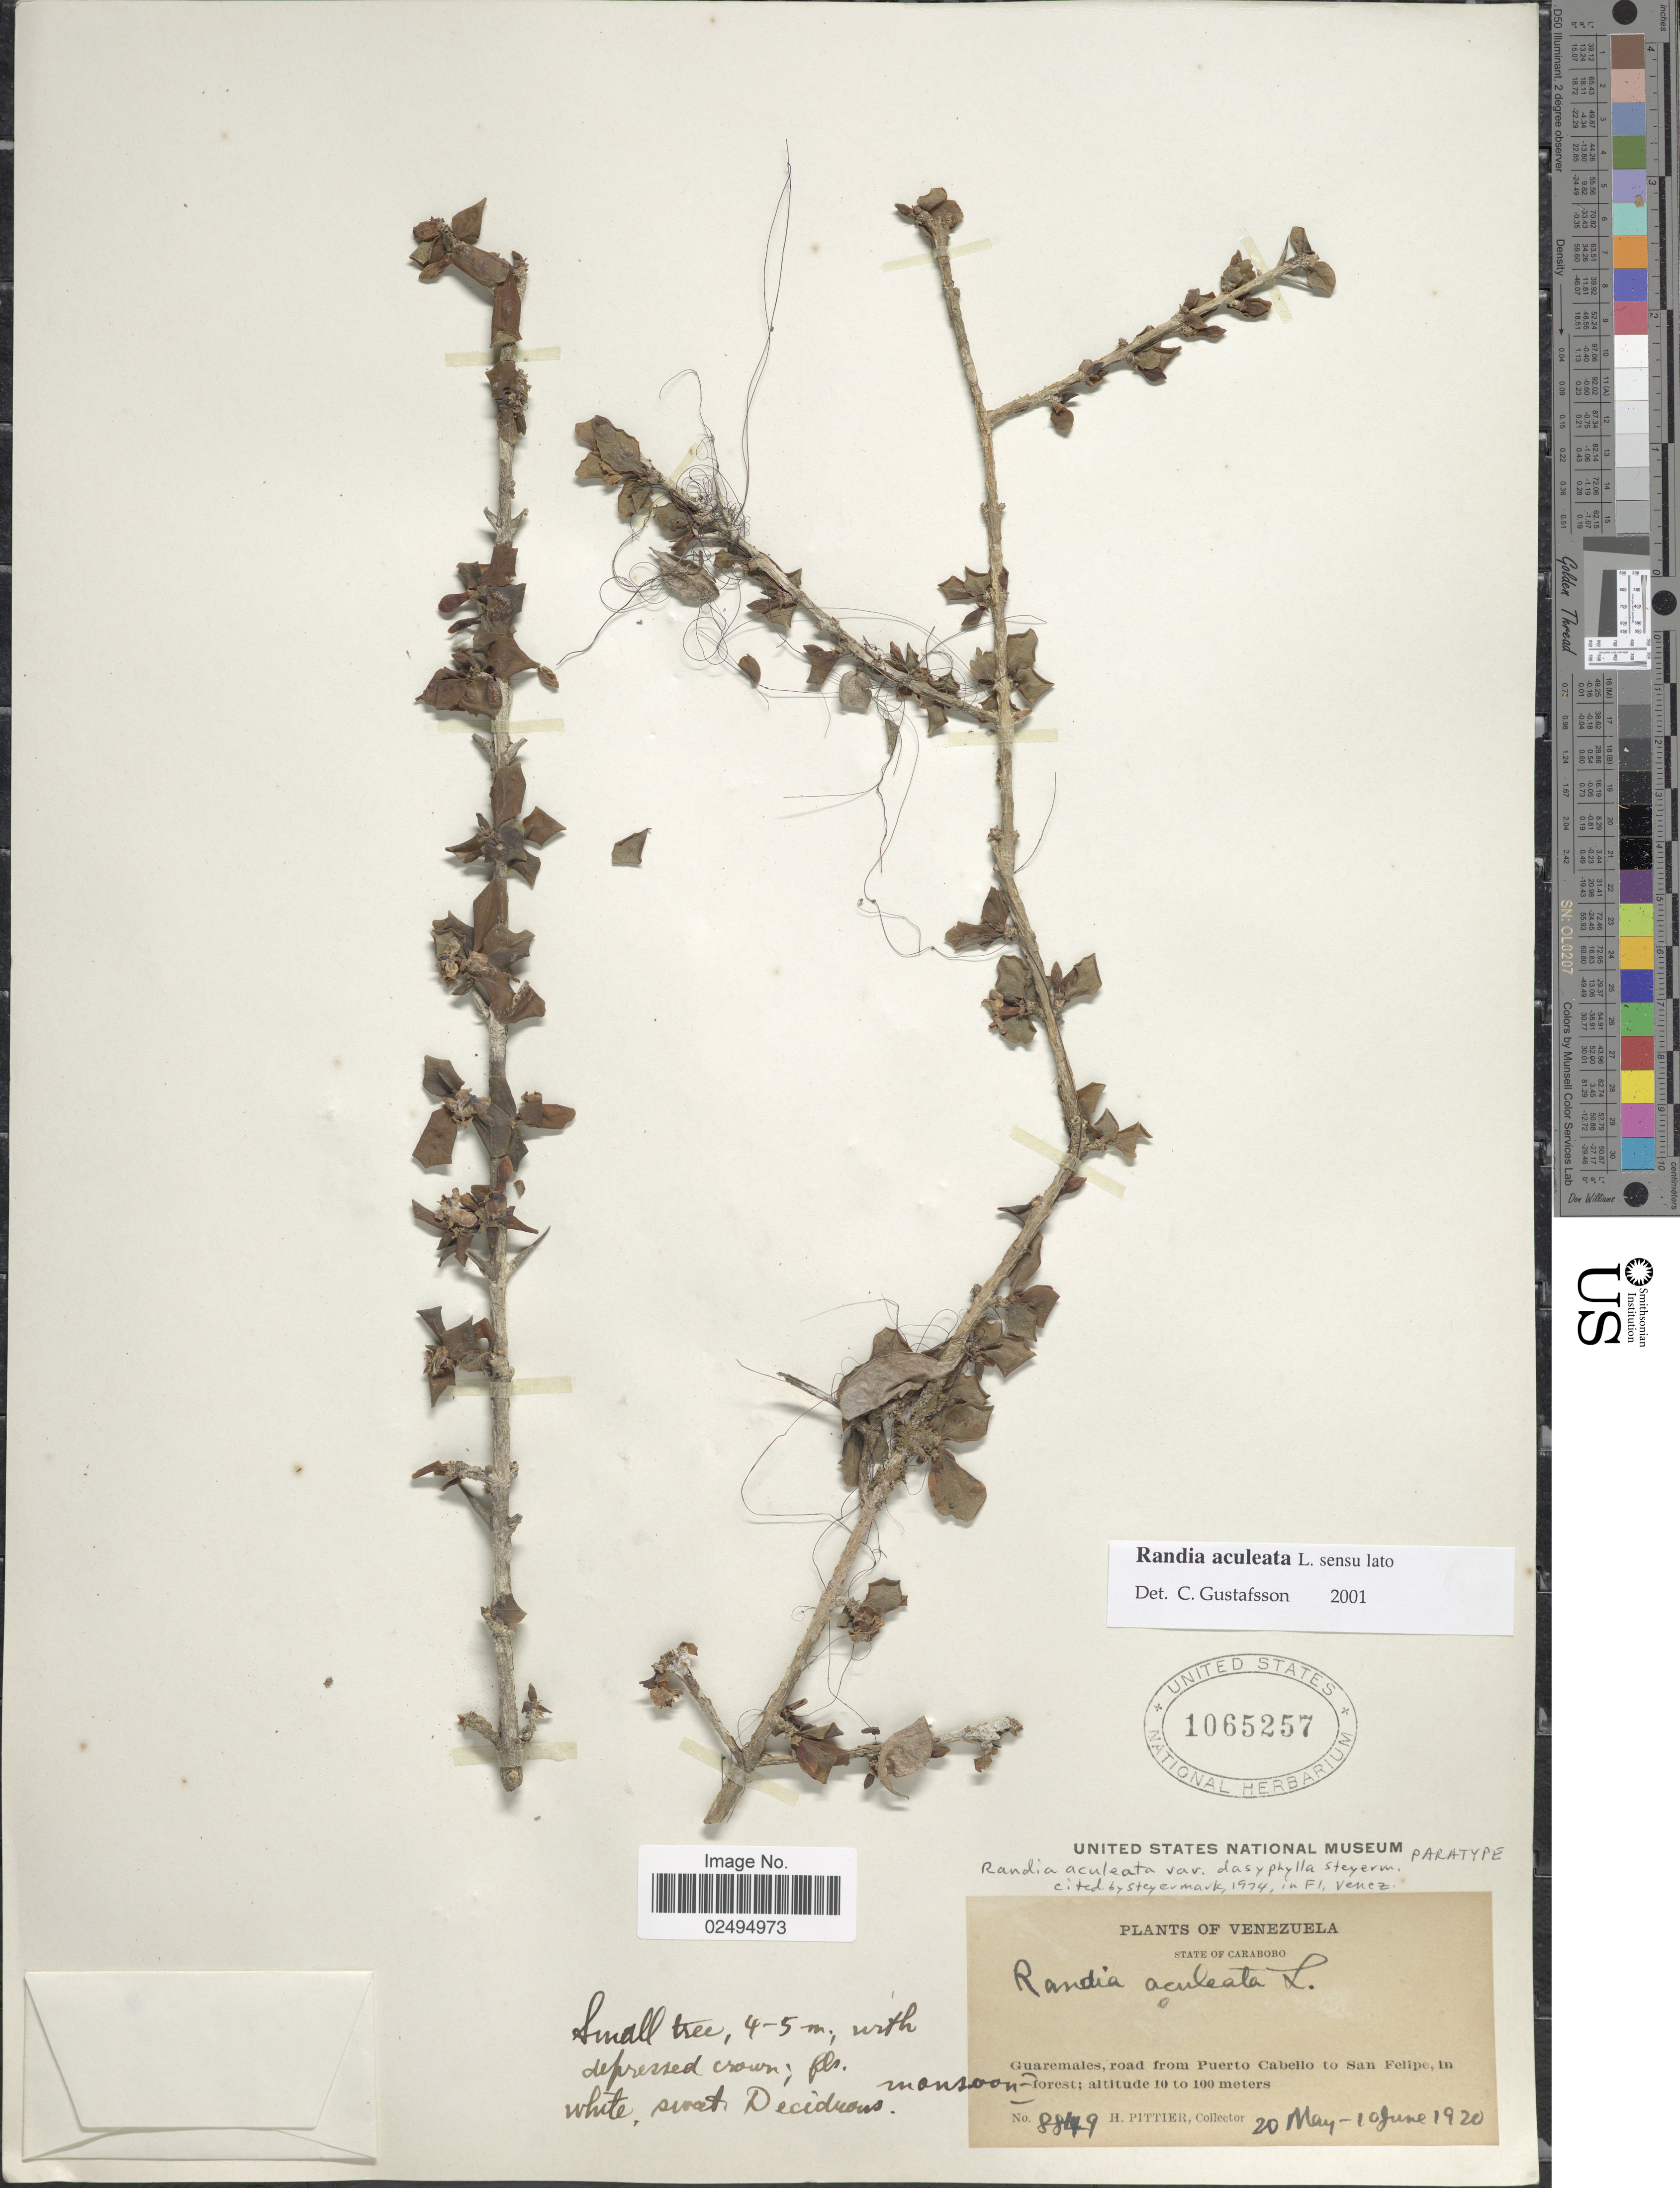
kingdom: Plantae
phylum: Tracheophyta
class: Magnoliopsida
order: Gentianales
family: Rubiaceae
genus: Randia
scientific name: Randia aculeata var. dasyphylla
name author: Steyerm.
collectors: H. F. Pittier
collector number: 8849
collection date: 1920-05-20/1920-06-10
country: Venezuela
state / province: Carabobo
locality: Guaremales, road from Puerto Cabello to San Felipe, in forest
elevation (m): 10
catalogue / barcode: US 1065257